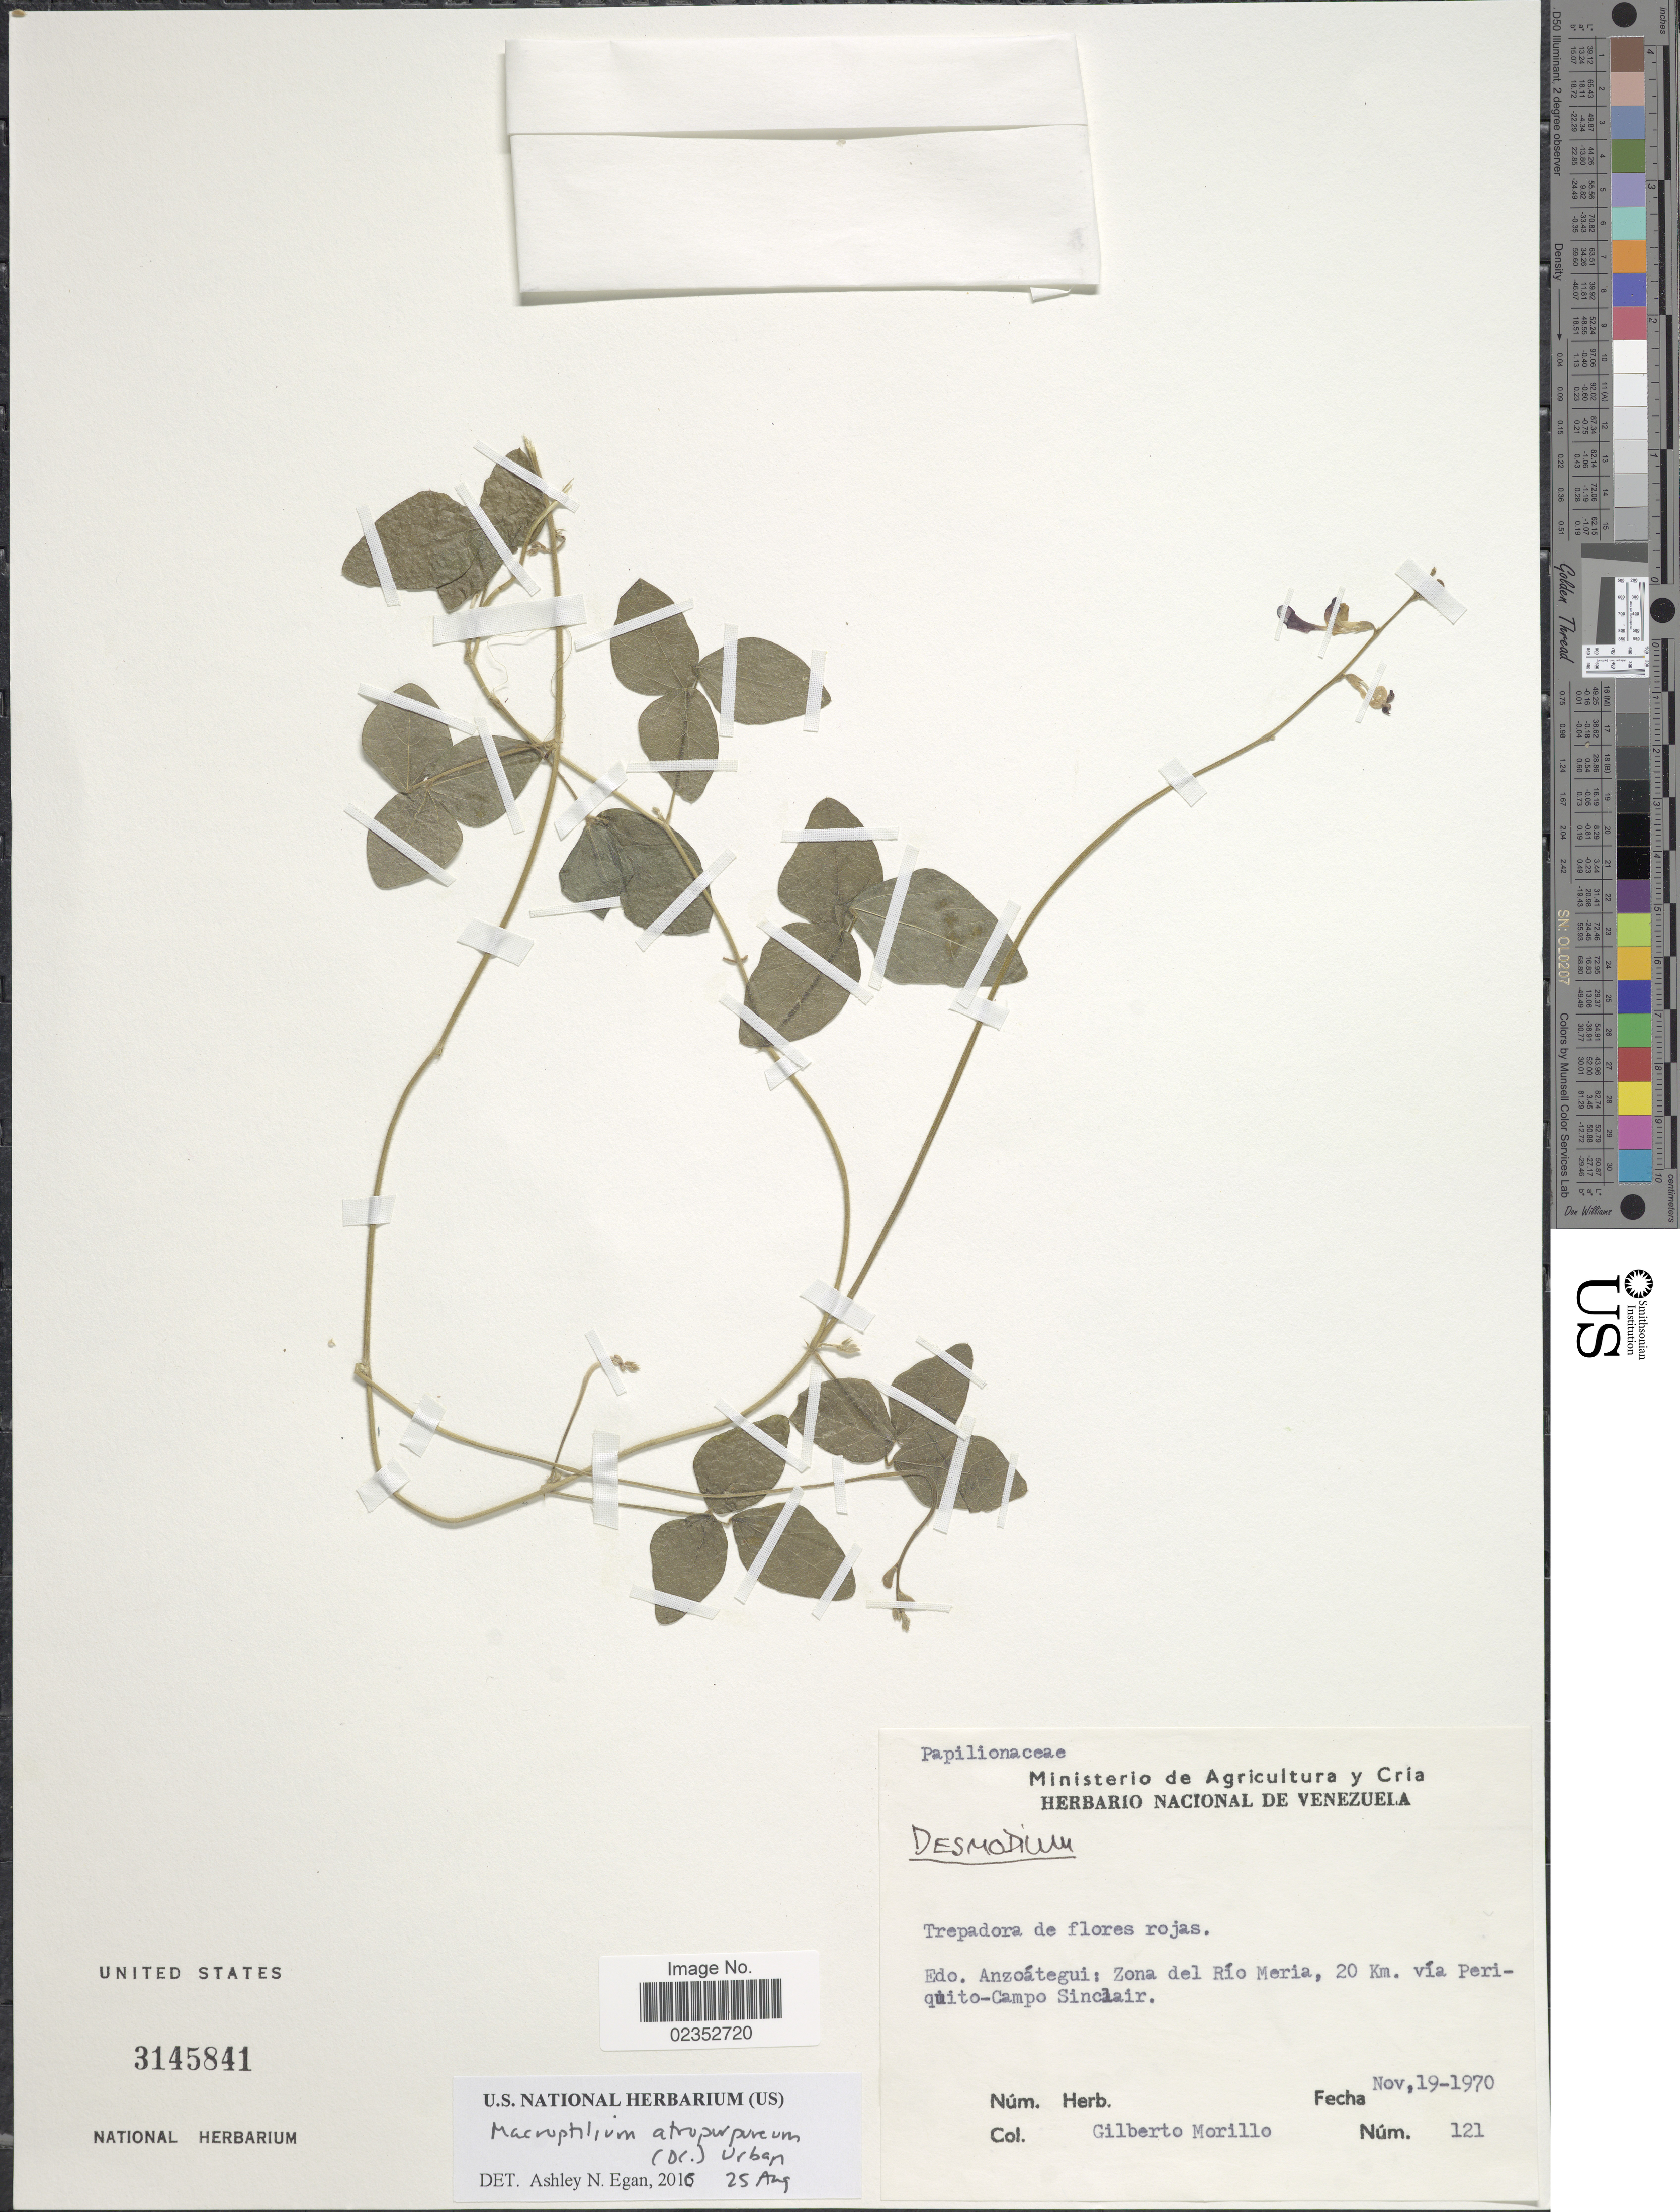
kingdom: Plantae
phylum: Tracheophyta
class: Magnoliopsida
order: Fabales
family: Fabaceae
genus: Macroptilium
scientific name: Macroptilium longepedunculatum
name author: (Benth.) Urb.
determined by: Ribeiro, C. L.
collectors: G. N. Morillo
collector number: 121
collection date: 1970-11-19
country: Venezuela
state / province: Anzoategui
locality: Zona del Rio Meria, 20 km. via Periquito-Campo Sinclair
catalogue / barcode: US 3145841